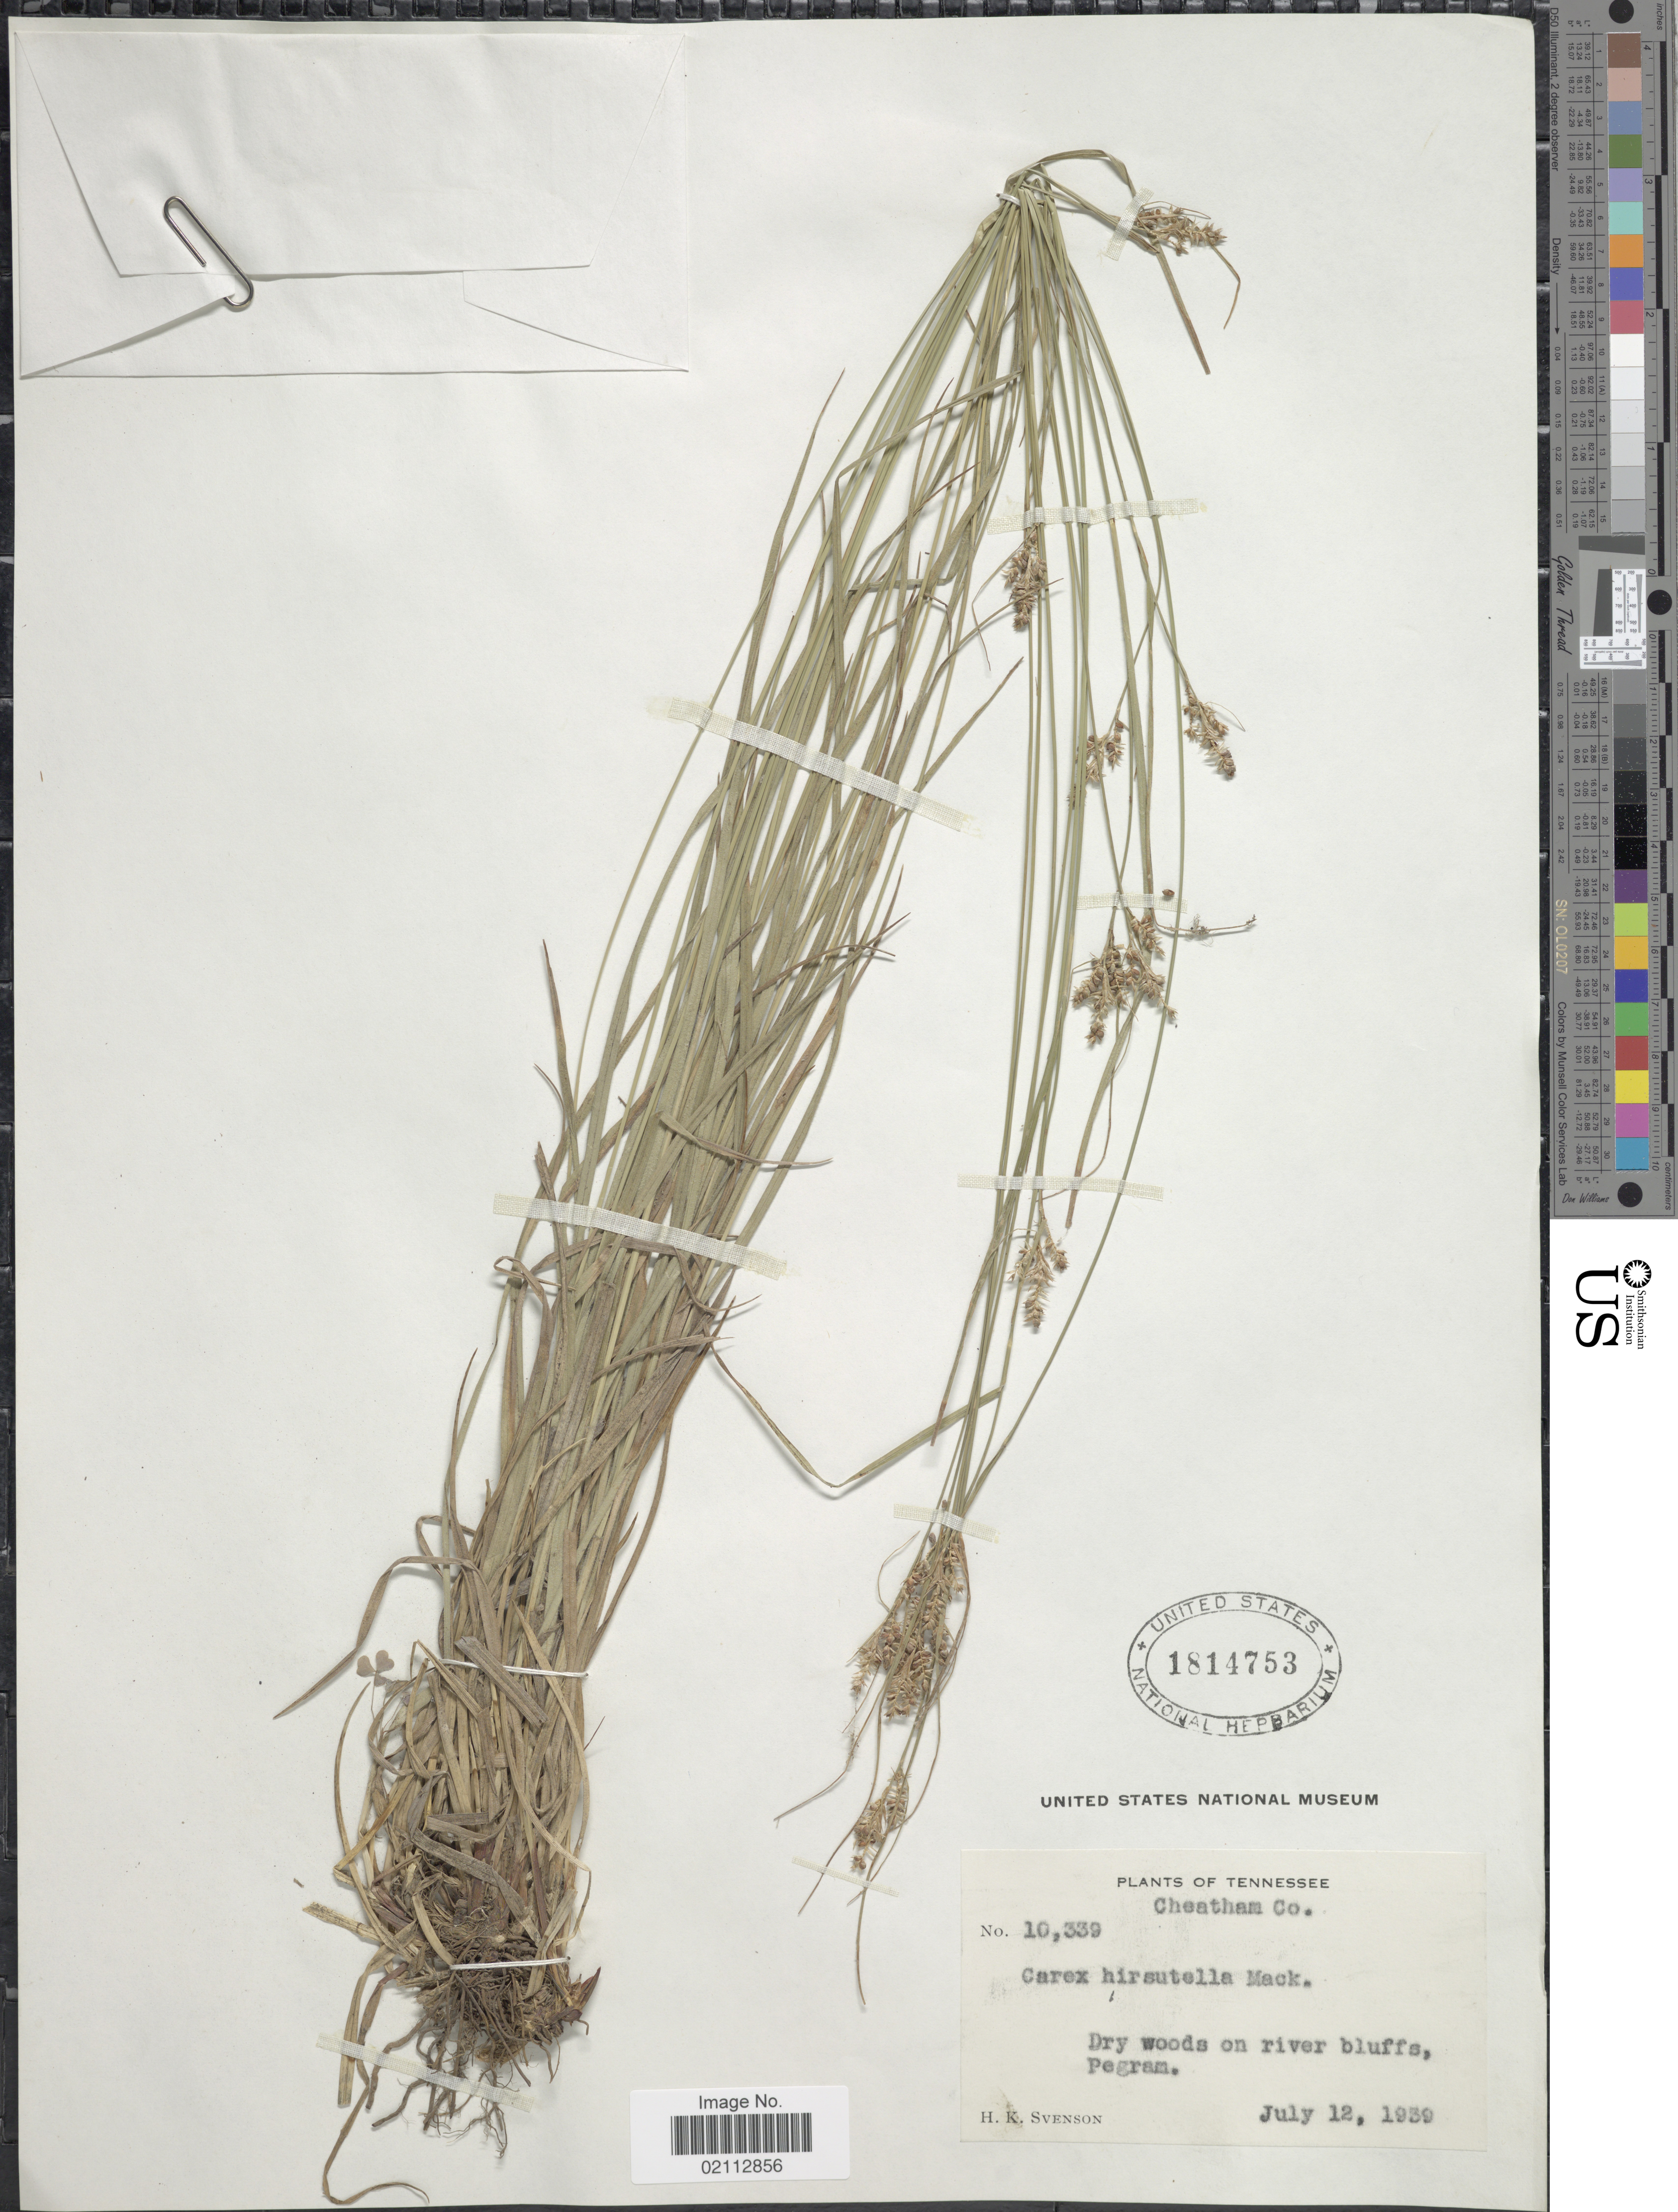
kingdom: Plantae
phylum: Tracheophyta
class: Liliopsida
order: Poales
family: Cyperaceae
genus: Carex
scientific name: Carex hirsutella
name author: Mack.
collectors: H. K. Svenson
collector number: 10339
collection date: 1939-07-12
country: United States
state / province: Tennessee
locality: Cheatham Co. Pegram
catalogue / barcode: US 1814753